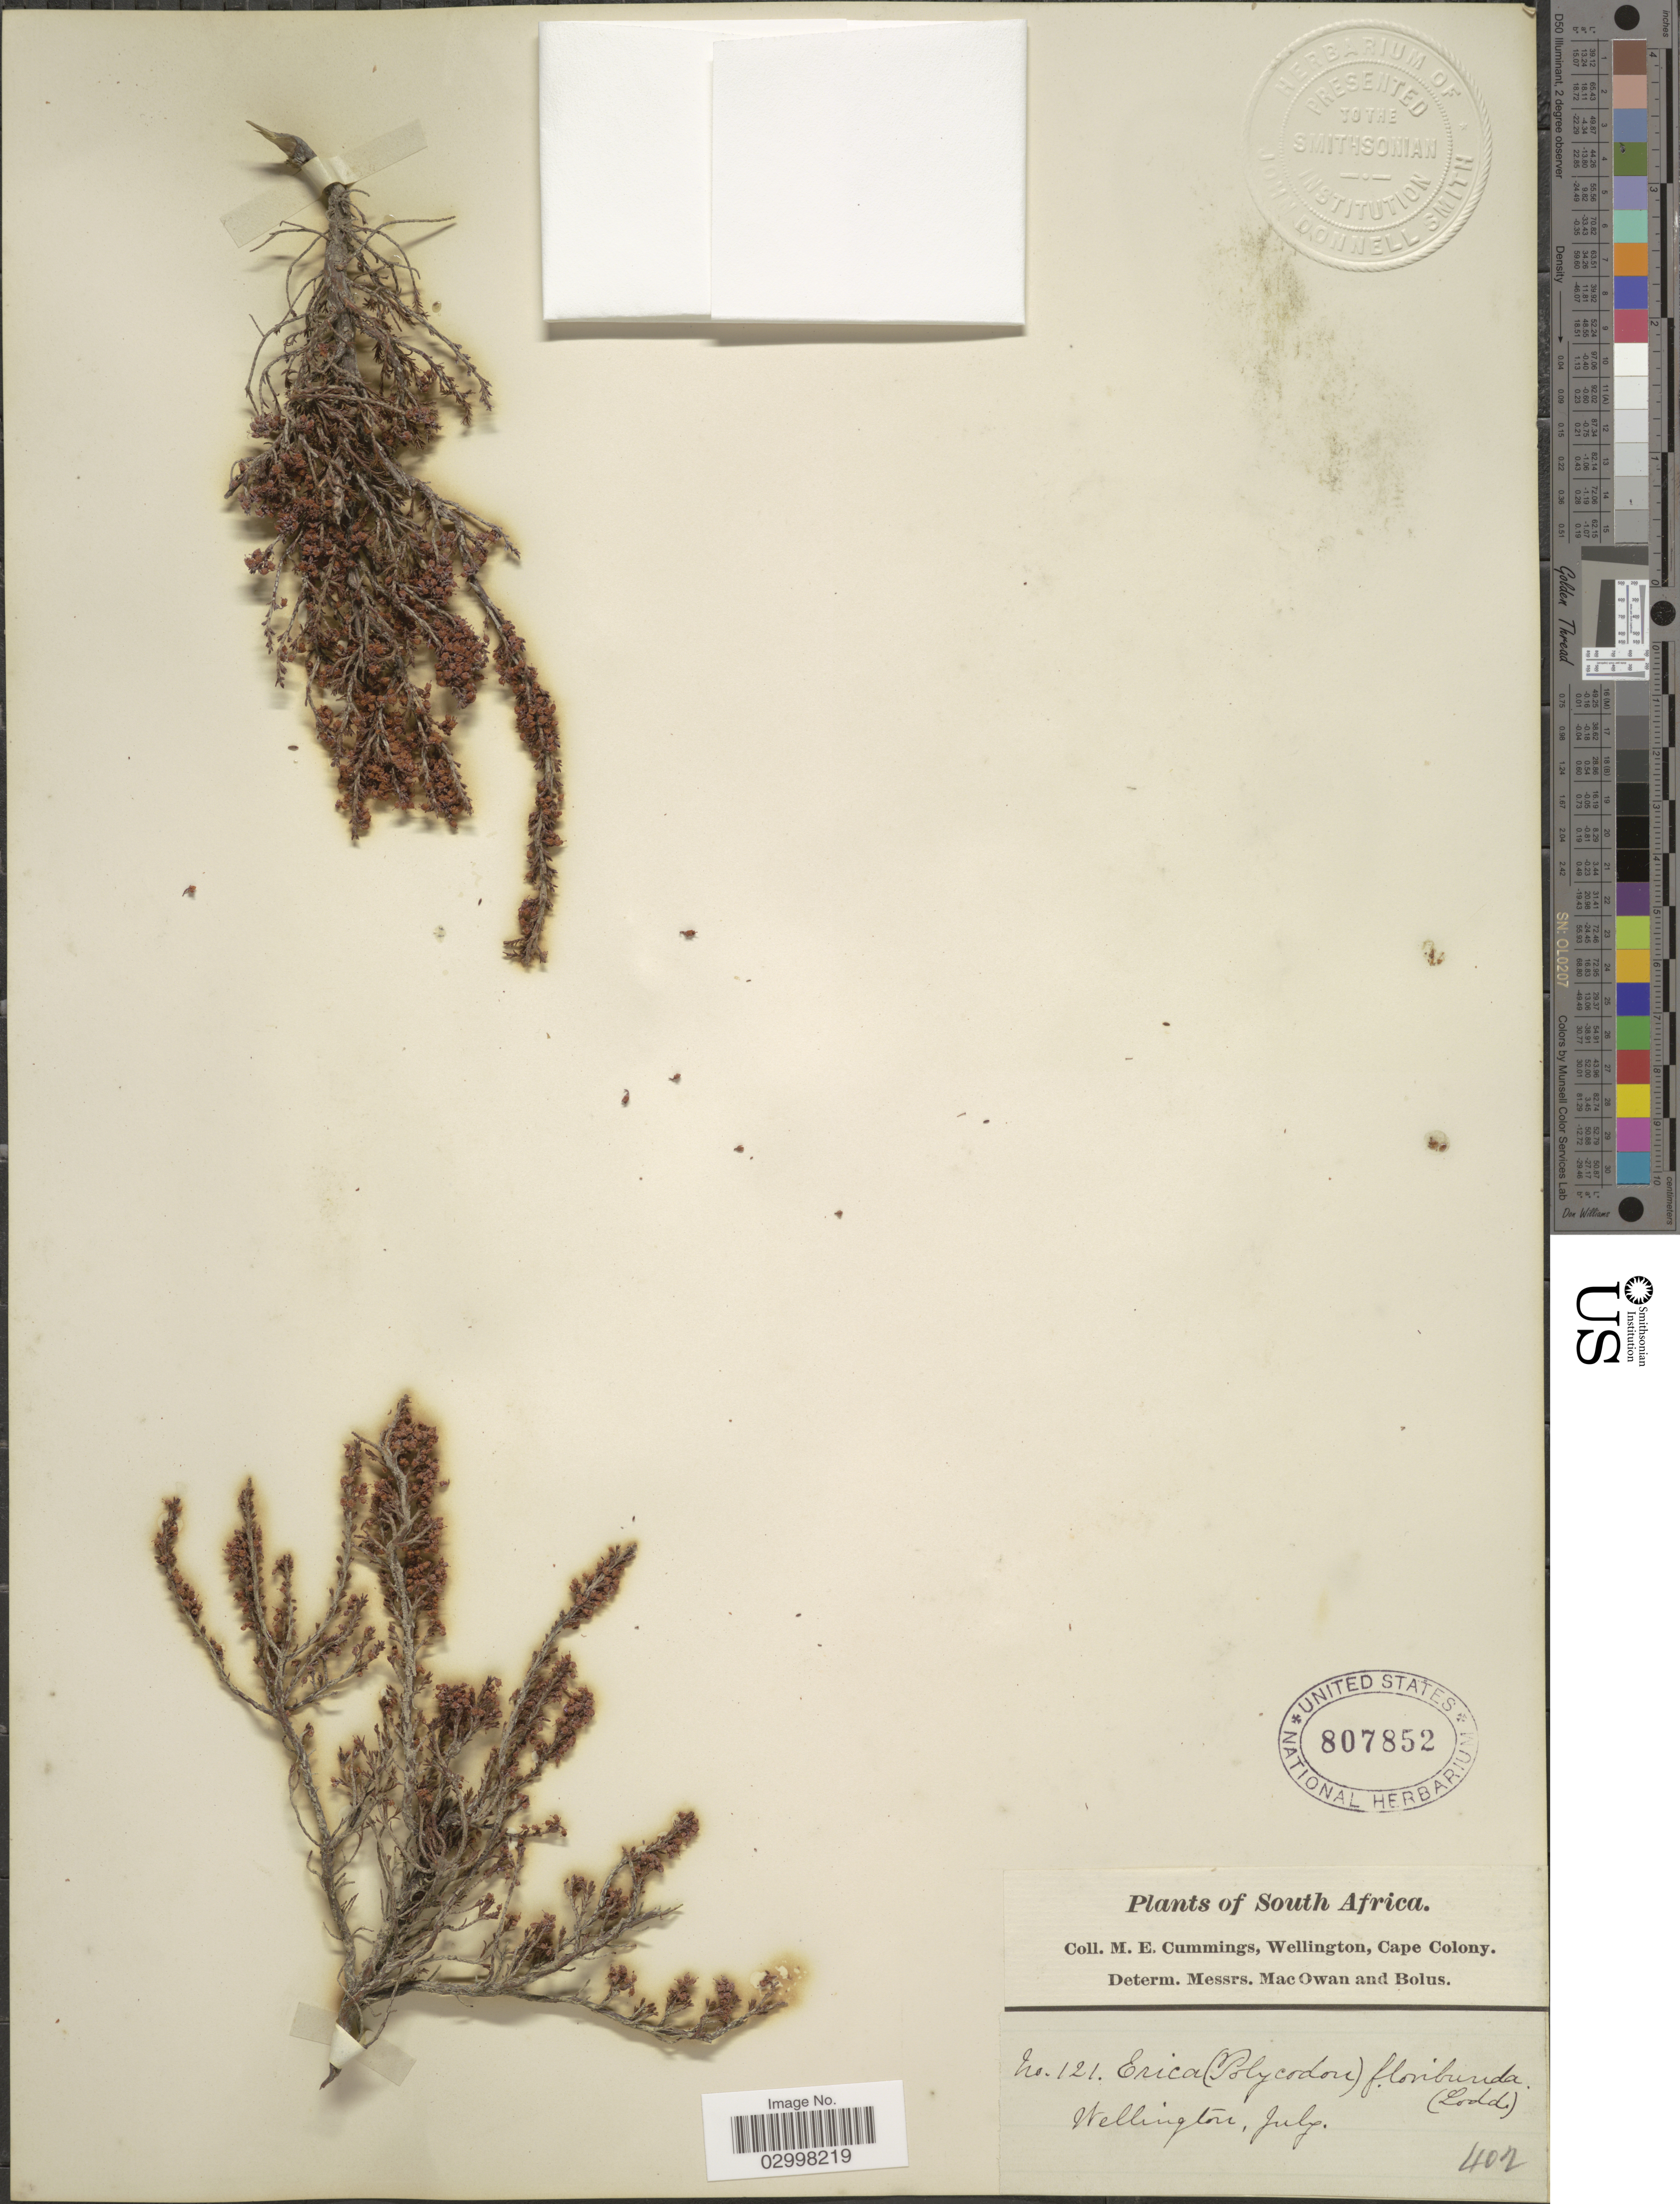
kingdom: Plantae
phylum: Tracheophyta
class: Magnoliopsida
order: Ericales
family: Ericaceae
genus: Erica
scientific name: Erica floribunda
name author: Lodd.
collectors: M. E. Cummings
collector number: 121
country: South Africa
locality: Wellington.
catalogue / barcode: US 807852